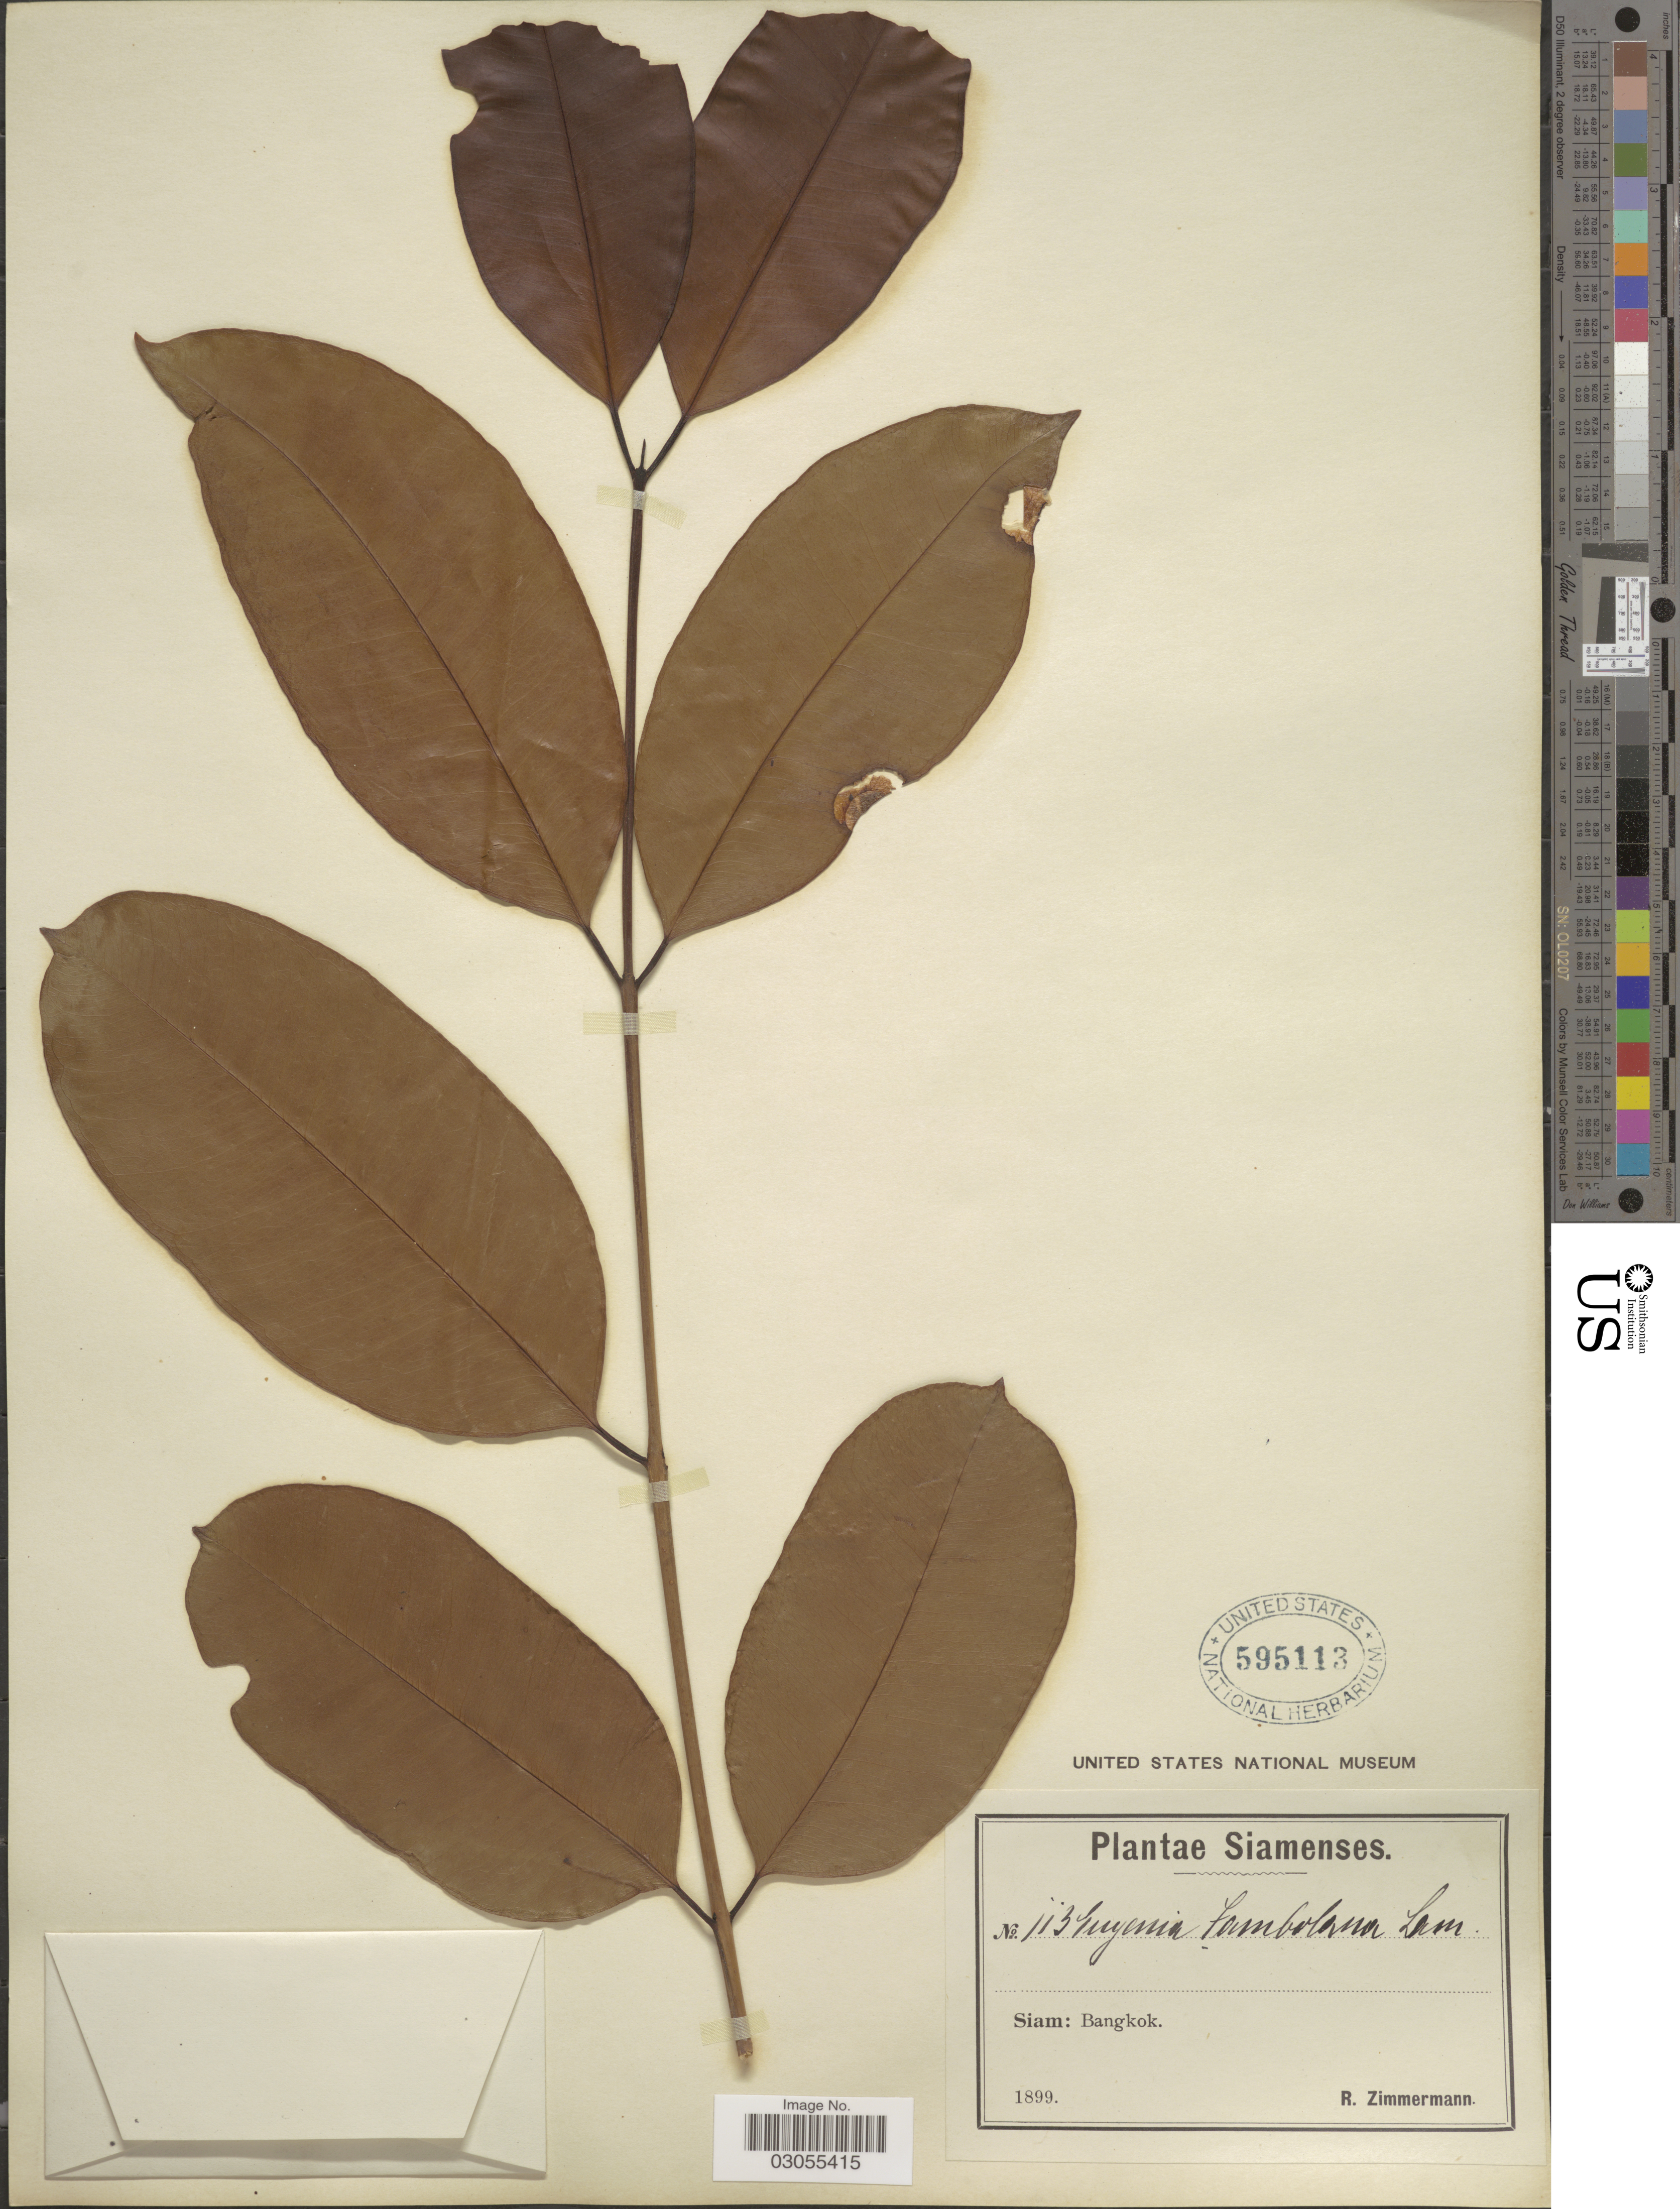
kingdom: Plantae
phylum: Tracheophyta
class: Magnoliopsida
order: Myrtales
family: Myrtaceae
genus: Syzygium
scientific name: Syzygium cumini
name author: (L.) Skeels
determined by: Strong, Mark T., (BOT), Smithsonian Institution - National Museum of Natural History (UNITED STATES)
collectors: R. Zimmerman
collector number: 113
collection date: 1899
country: Thailand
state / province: Bangkok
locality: Siam.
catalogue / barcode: US 595113